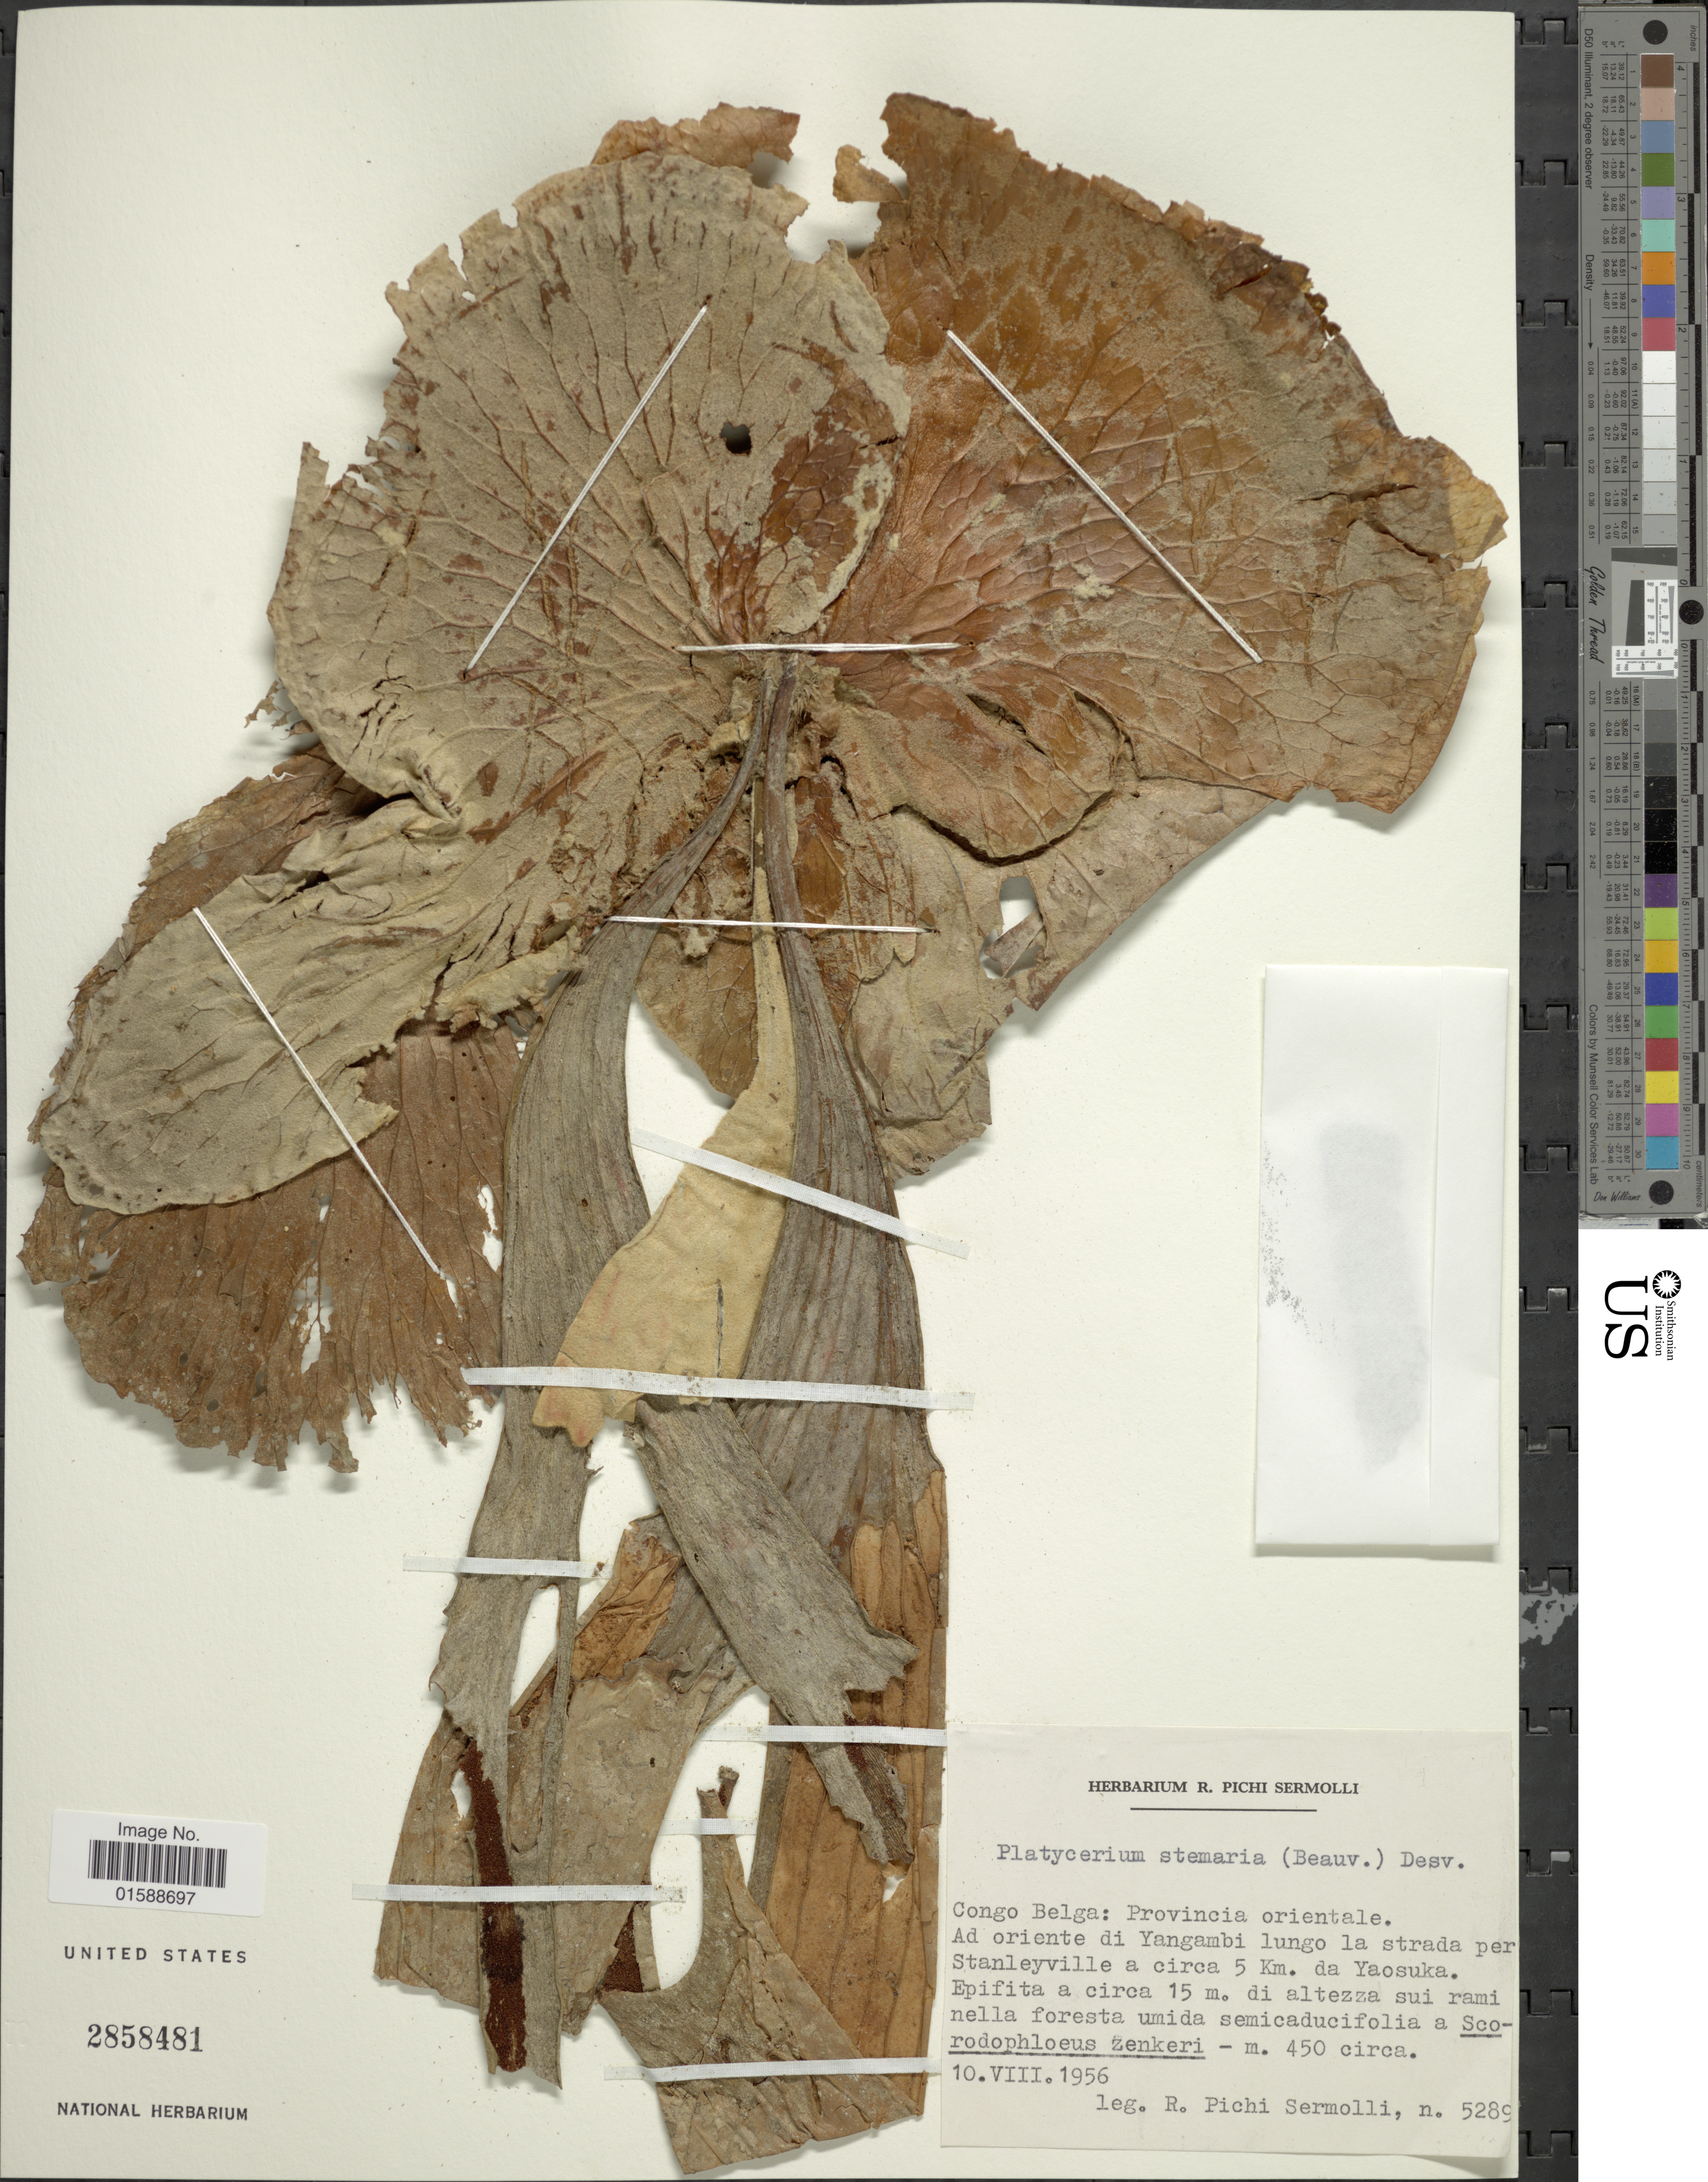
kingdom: Plantae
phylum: Tracheophyta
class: Polypodiopsida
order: Polypodiales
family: Polypodiaceae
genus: Platycerium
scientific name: Platycerium stemaria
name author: (P. Beauv.) Desv.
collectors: R. E. Pichi-Sermolli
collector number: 5289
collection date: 1956-08-10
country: Congo, Democratic Republic of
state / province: Tshopo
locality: Congo Belga. Ad oriente di Yangambi lungo la strada per Stanleyville a circa 5 km. da Yaosuka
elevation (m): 450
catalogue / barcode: US 2858481